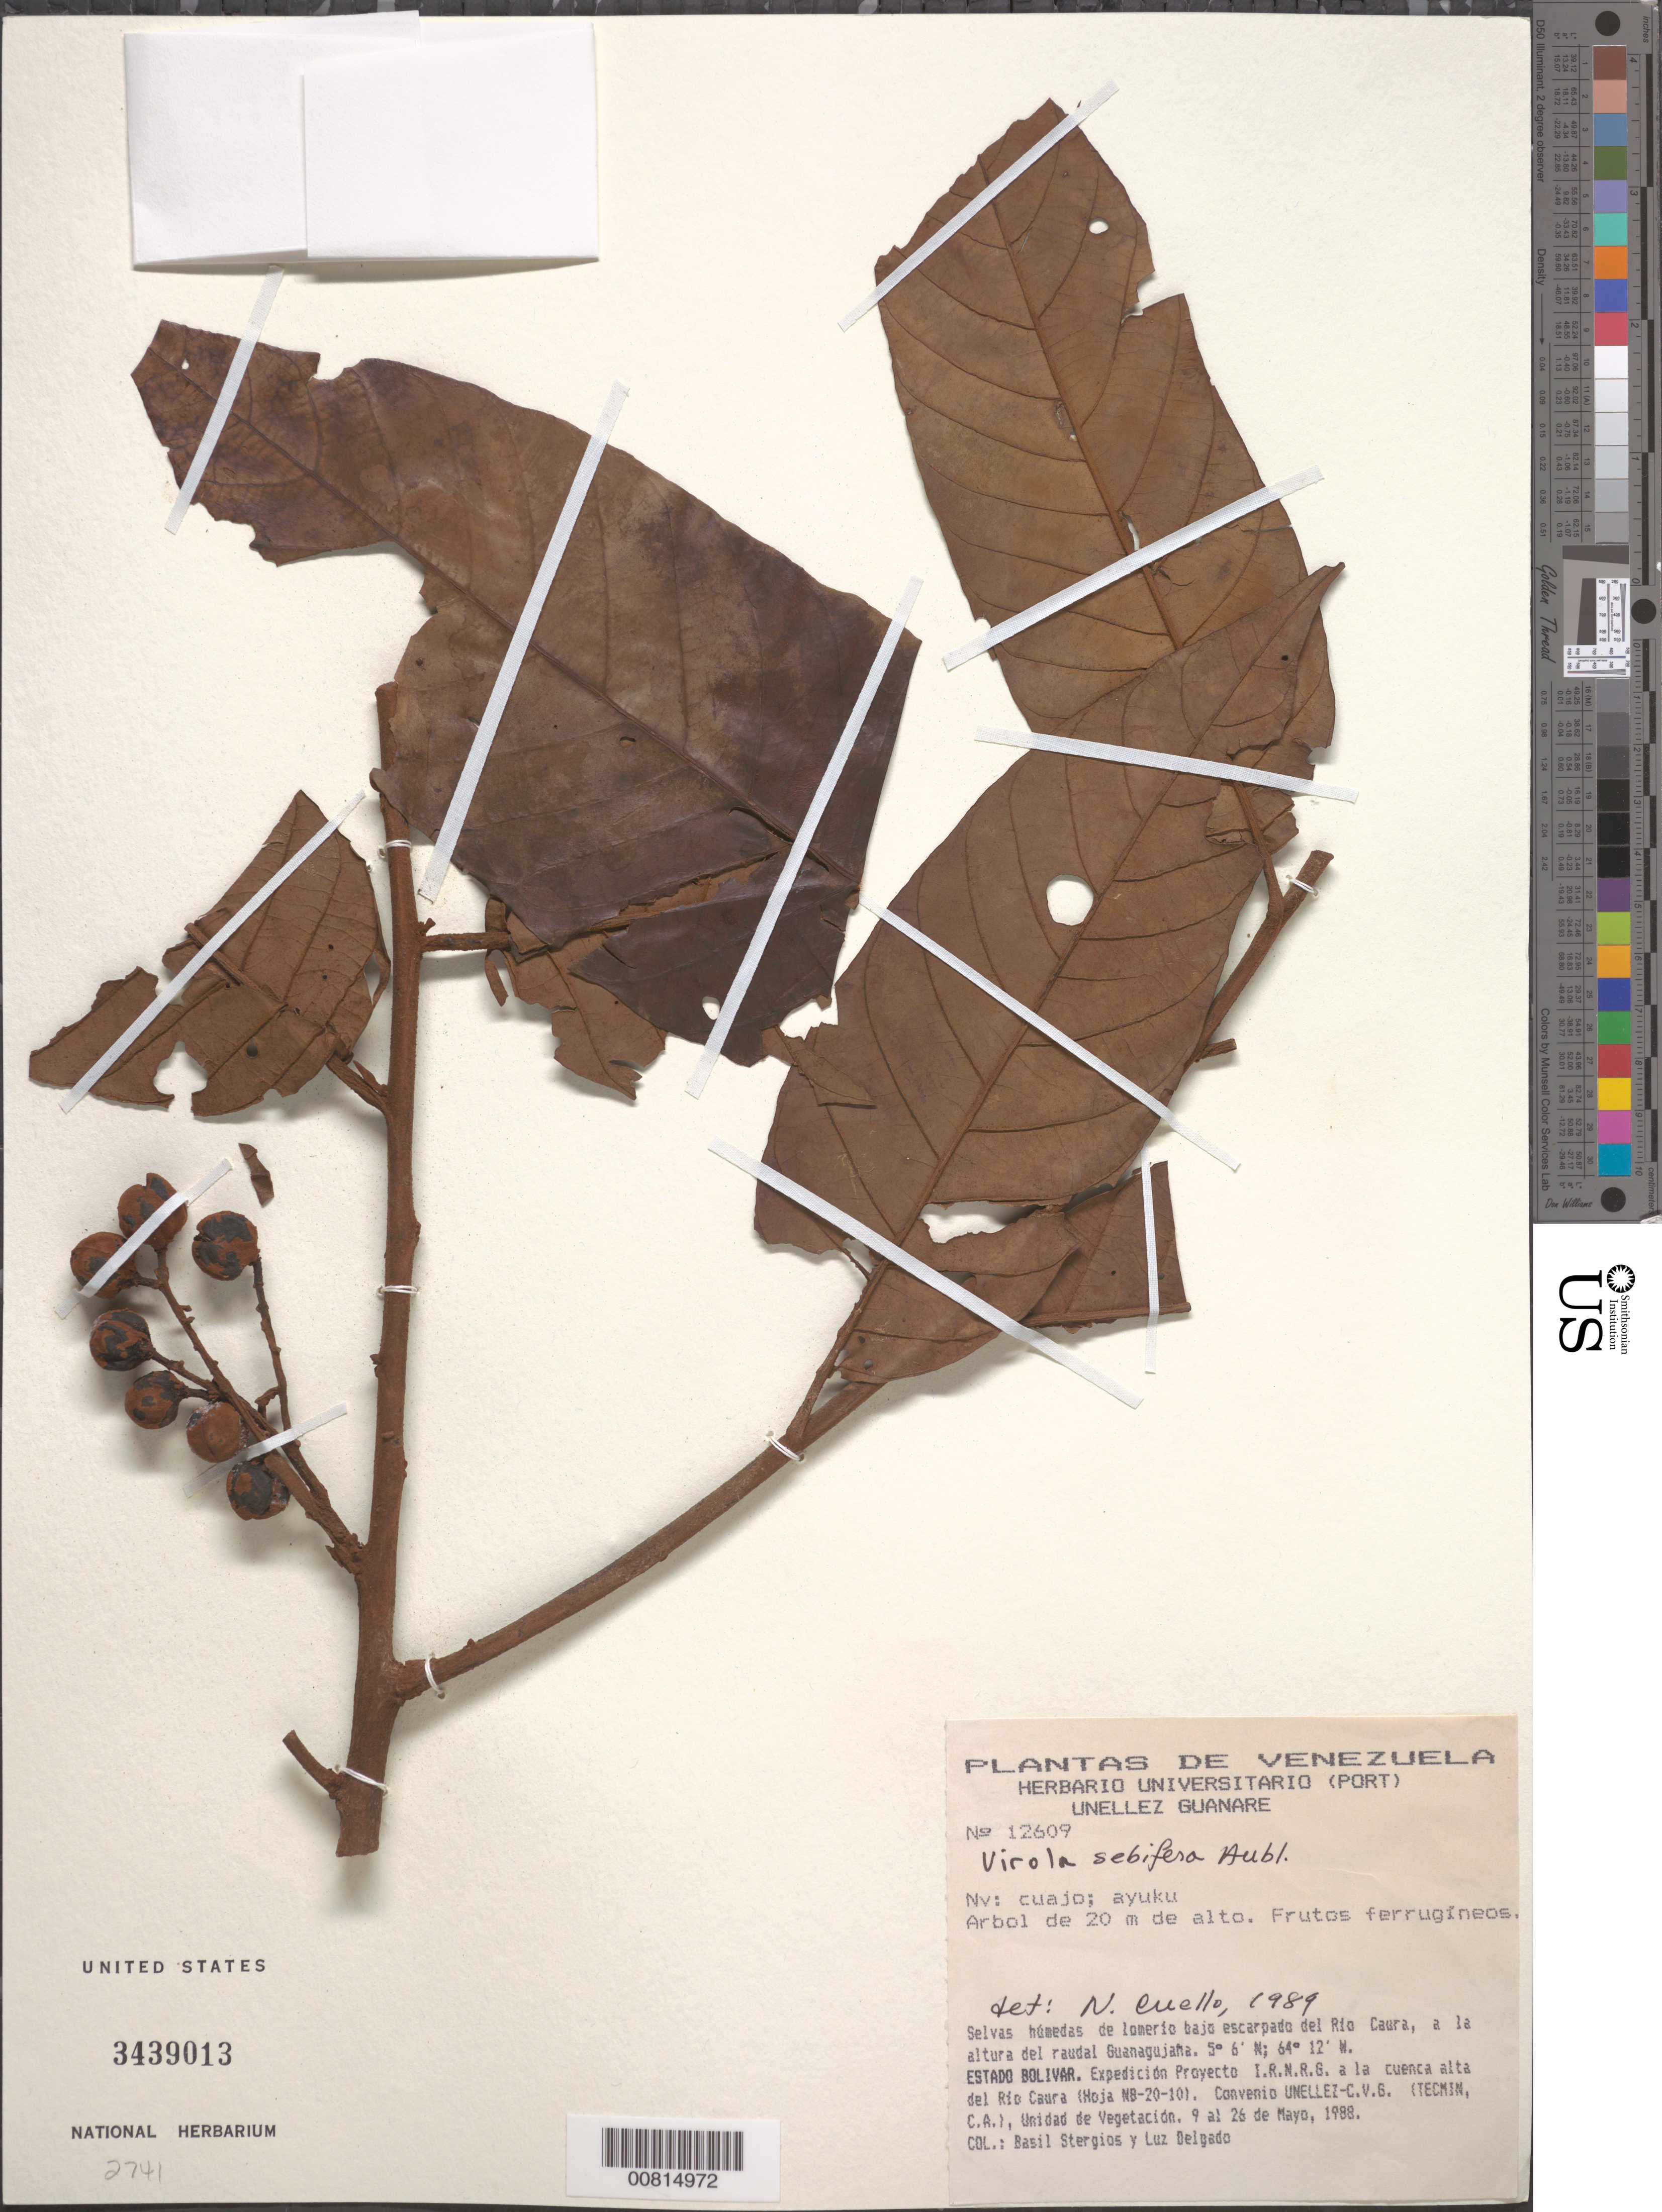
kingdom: Plantae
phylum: Tracheophyta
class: Magnoliopsida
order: Magnoliales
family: Myristicaceae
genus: Virola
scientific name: Virola sebifera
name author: Aubl.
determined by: Cuello, Nidia L.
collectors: B. G. Stergios & L. Delgado V.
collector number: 12609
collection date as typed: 9-May-88 to 26-May-88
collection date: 1988-05-09/1988-05-26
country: Venezuela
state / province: Bolívar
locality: Río Caura, raudal Guanagujaña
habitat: Selvas húmedas de lomerio bajo escarpado del río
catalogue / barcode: US 3439013